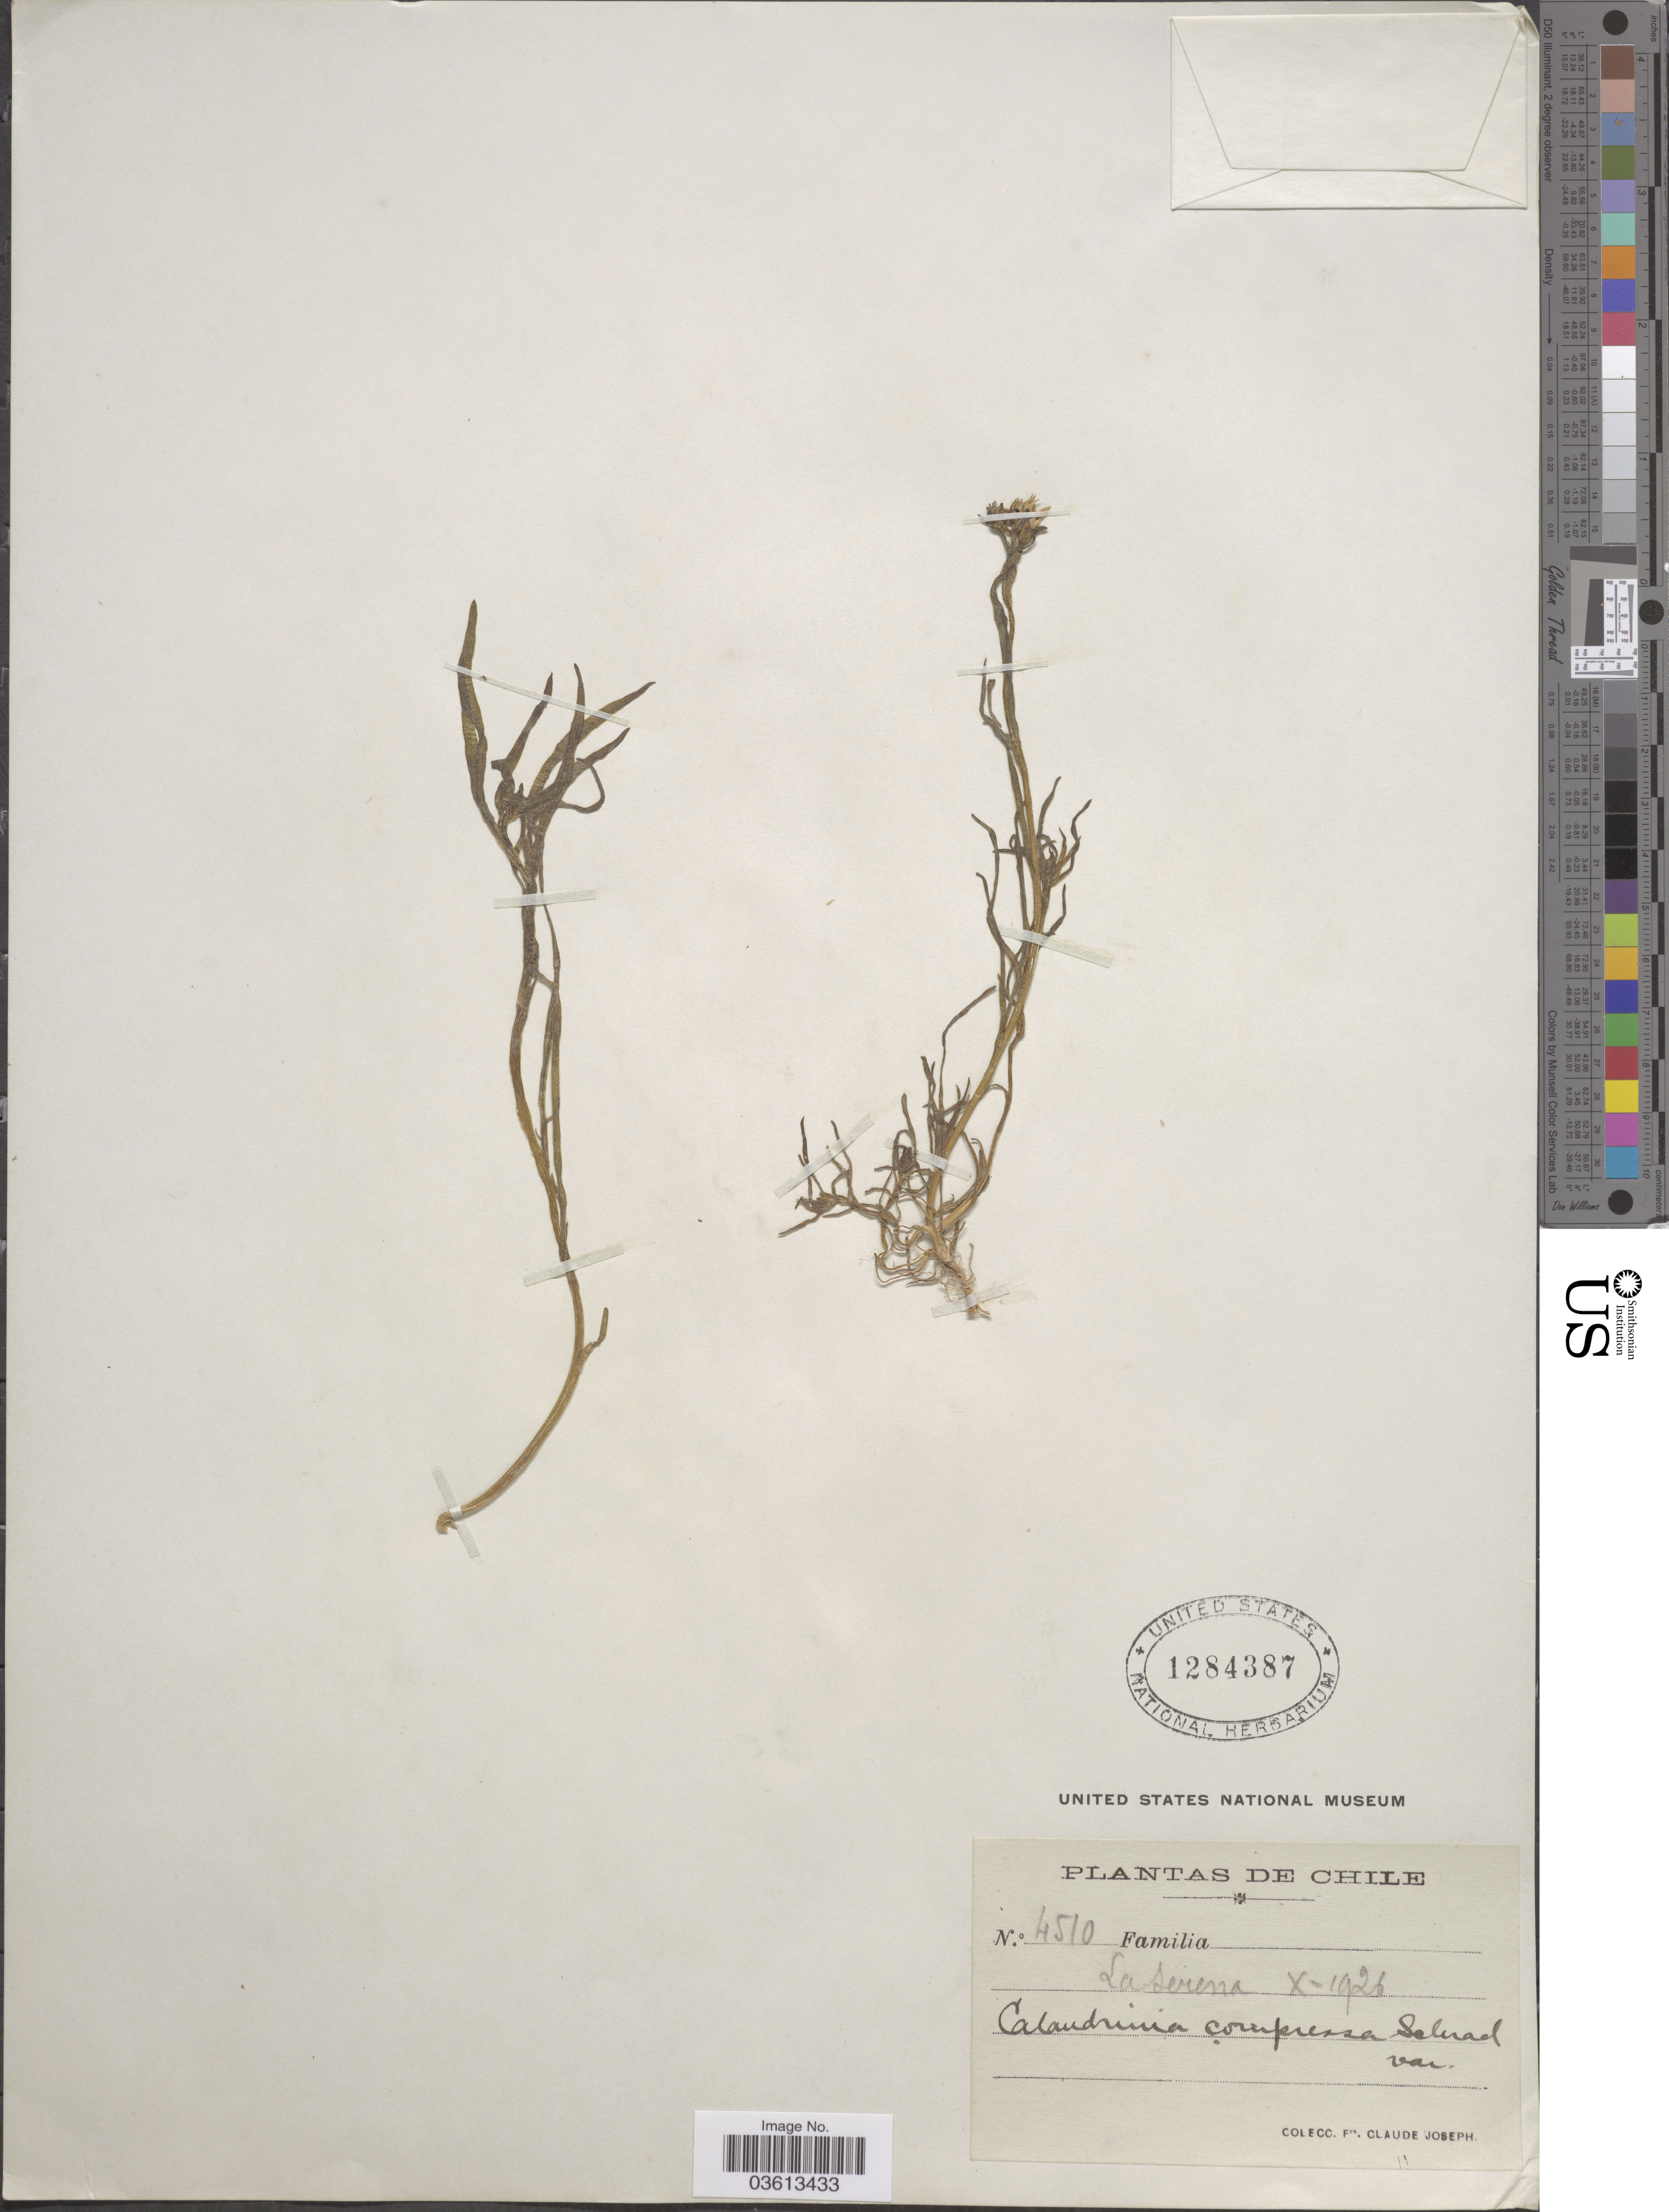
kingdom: Plantae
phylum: Tracheophyta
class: Magnoliopsida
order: Caryophyllales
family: Montiaceae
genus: Calandrinia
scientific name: Calandrinia ciliata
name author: (Ruiz & Pav.) DC.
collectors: Bro. Claude-Joseph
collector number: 4510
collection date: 1926-10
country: Chile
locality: La Serena.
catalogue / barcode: US 1284387